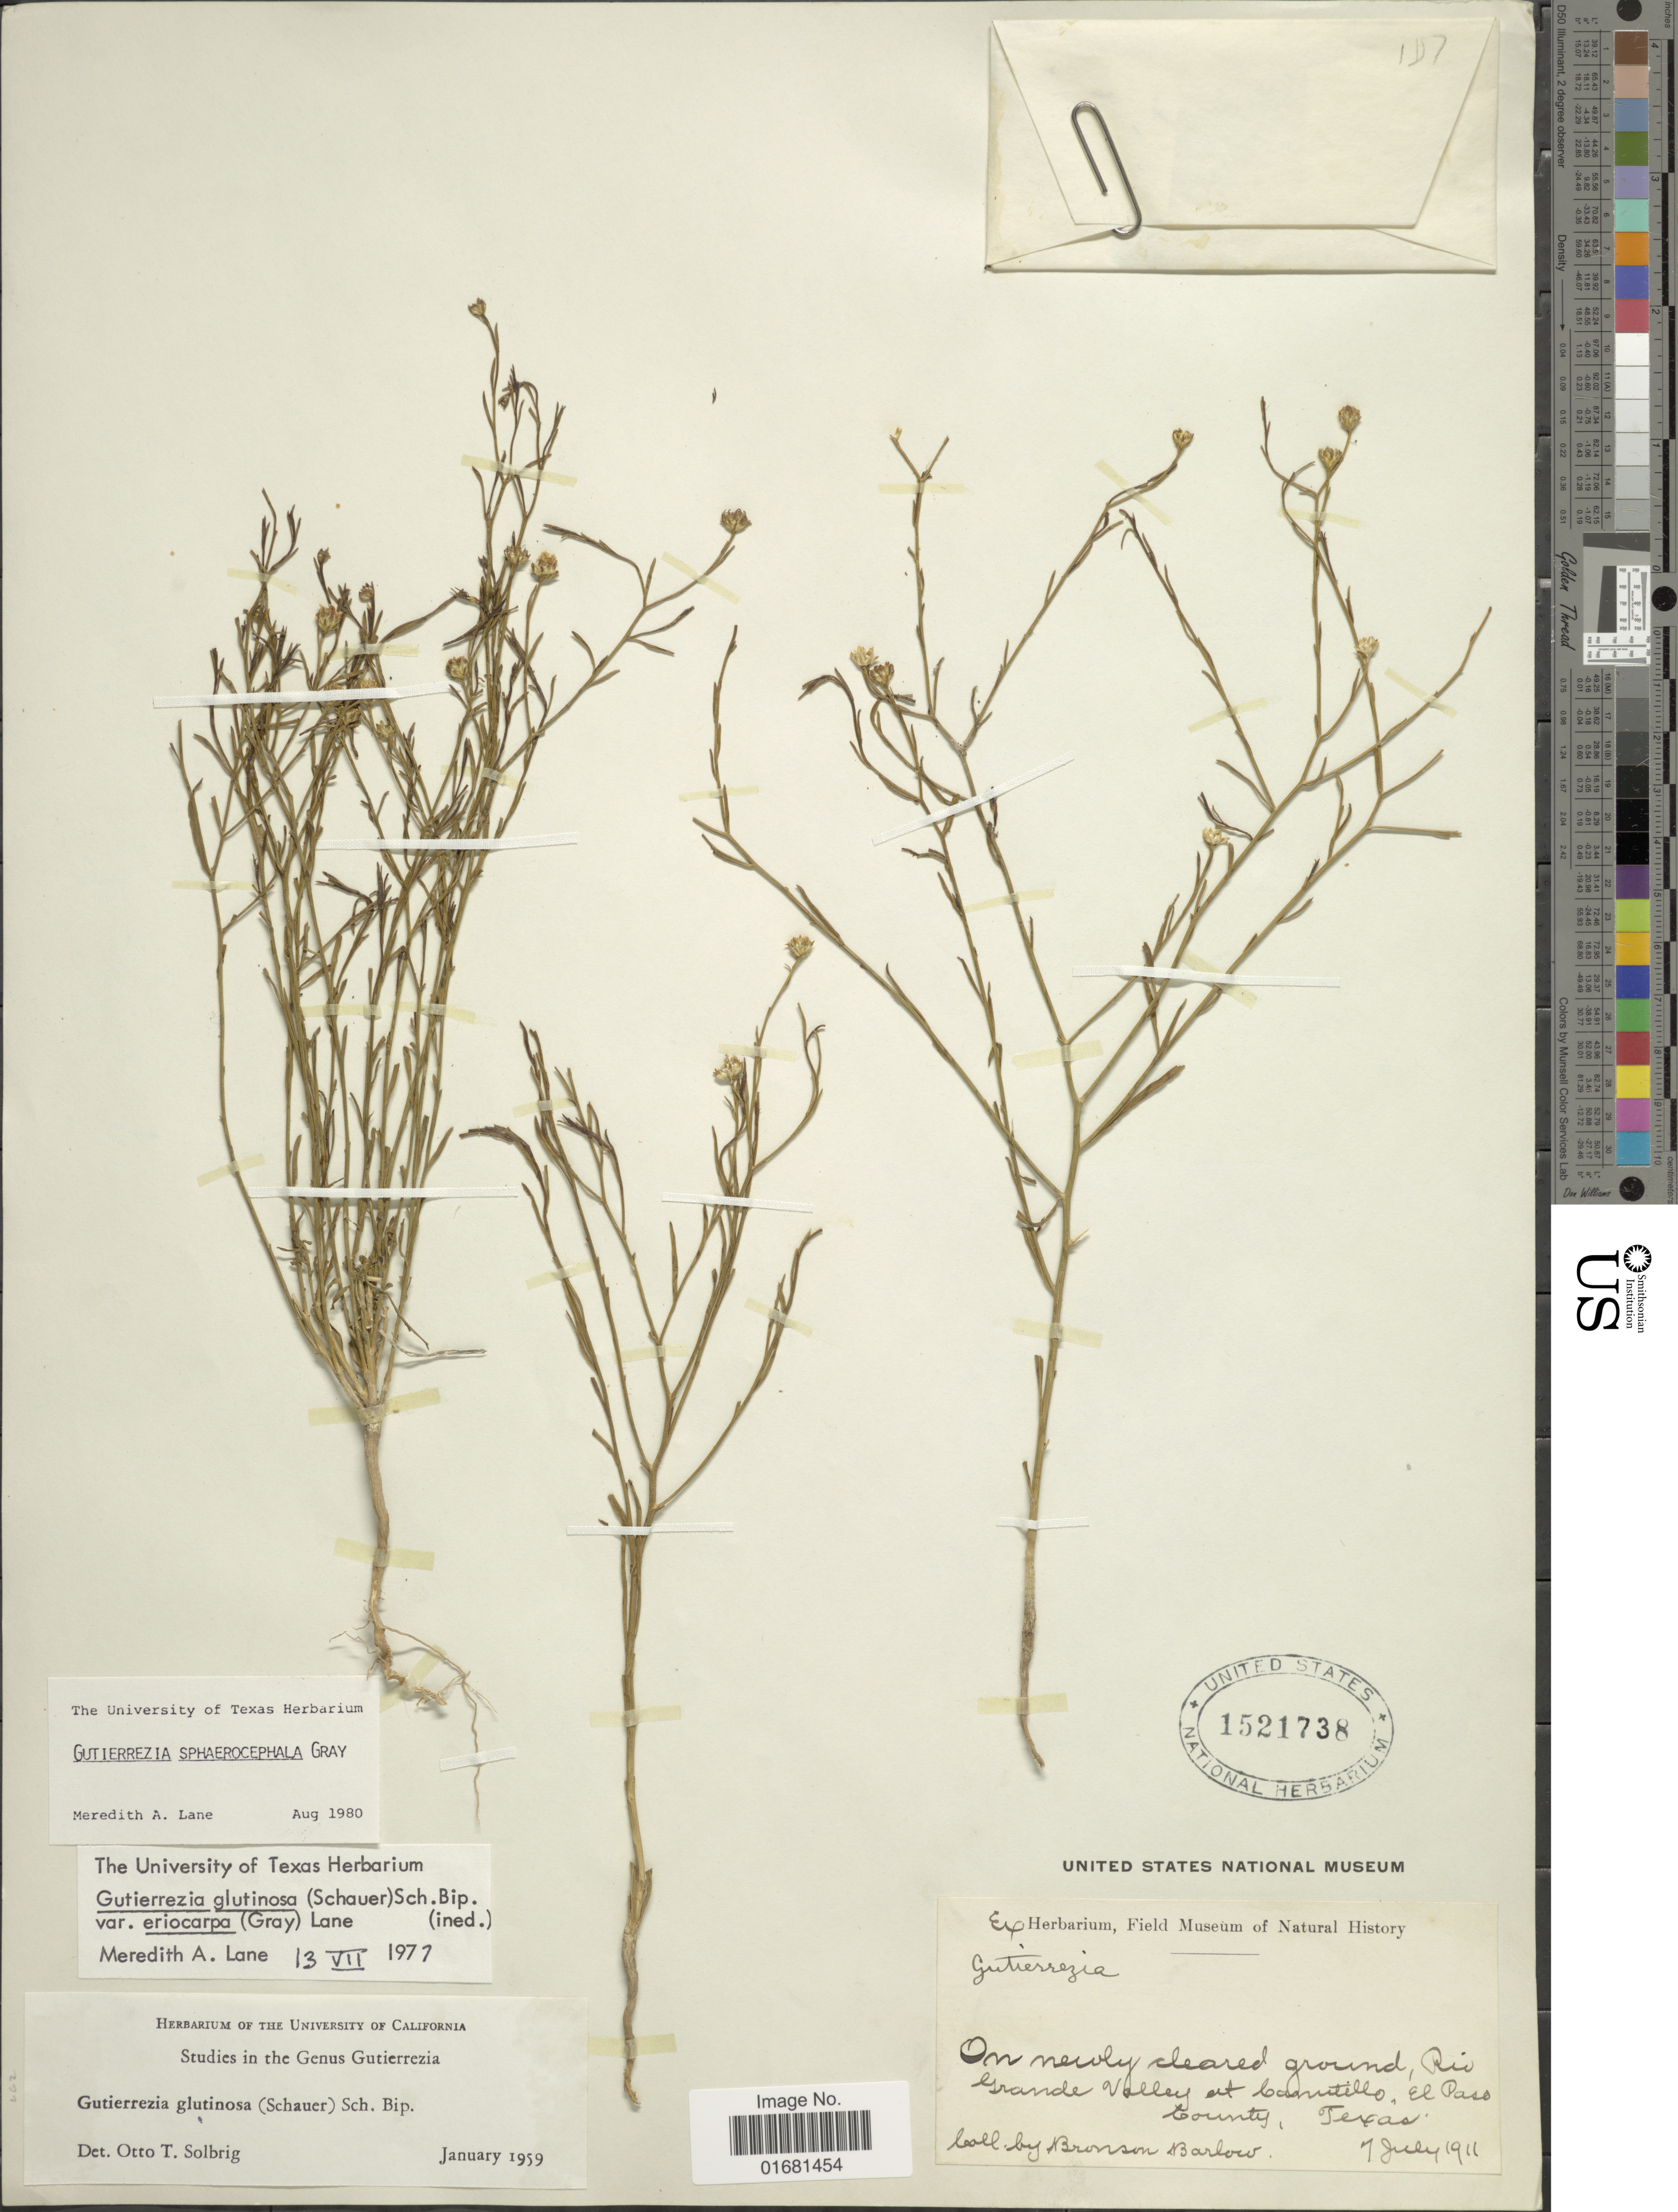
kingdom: Plantae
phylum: Tracheophyta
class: Magnoliopsida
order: Asterales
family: Asteraceae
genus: Gutierrezia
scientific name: Gutierrezia sphaerocephala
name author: A. Gray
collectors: Barlow, B.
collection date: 1911-07-07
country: United States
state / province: Texas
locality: On newly cleared ground, Rio Grande Valley at Canutillo, El Paso County, Texas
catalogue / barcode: US 1521738